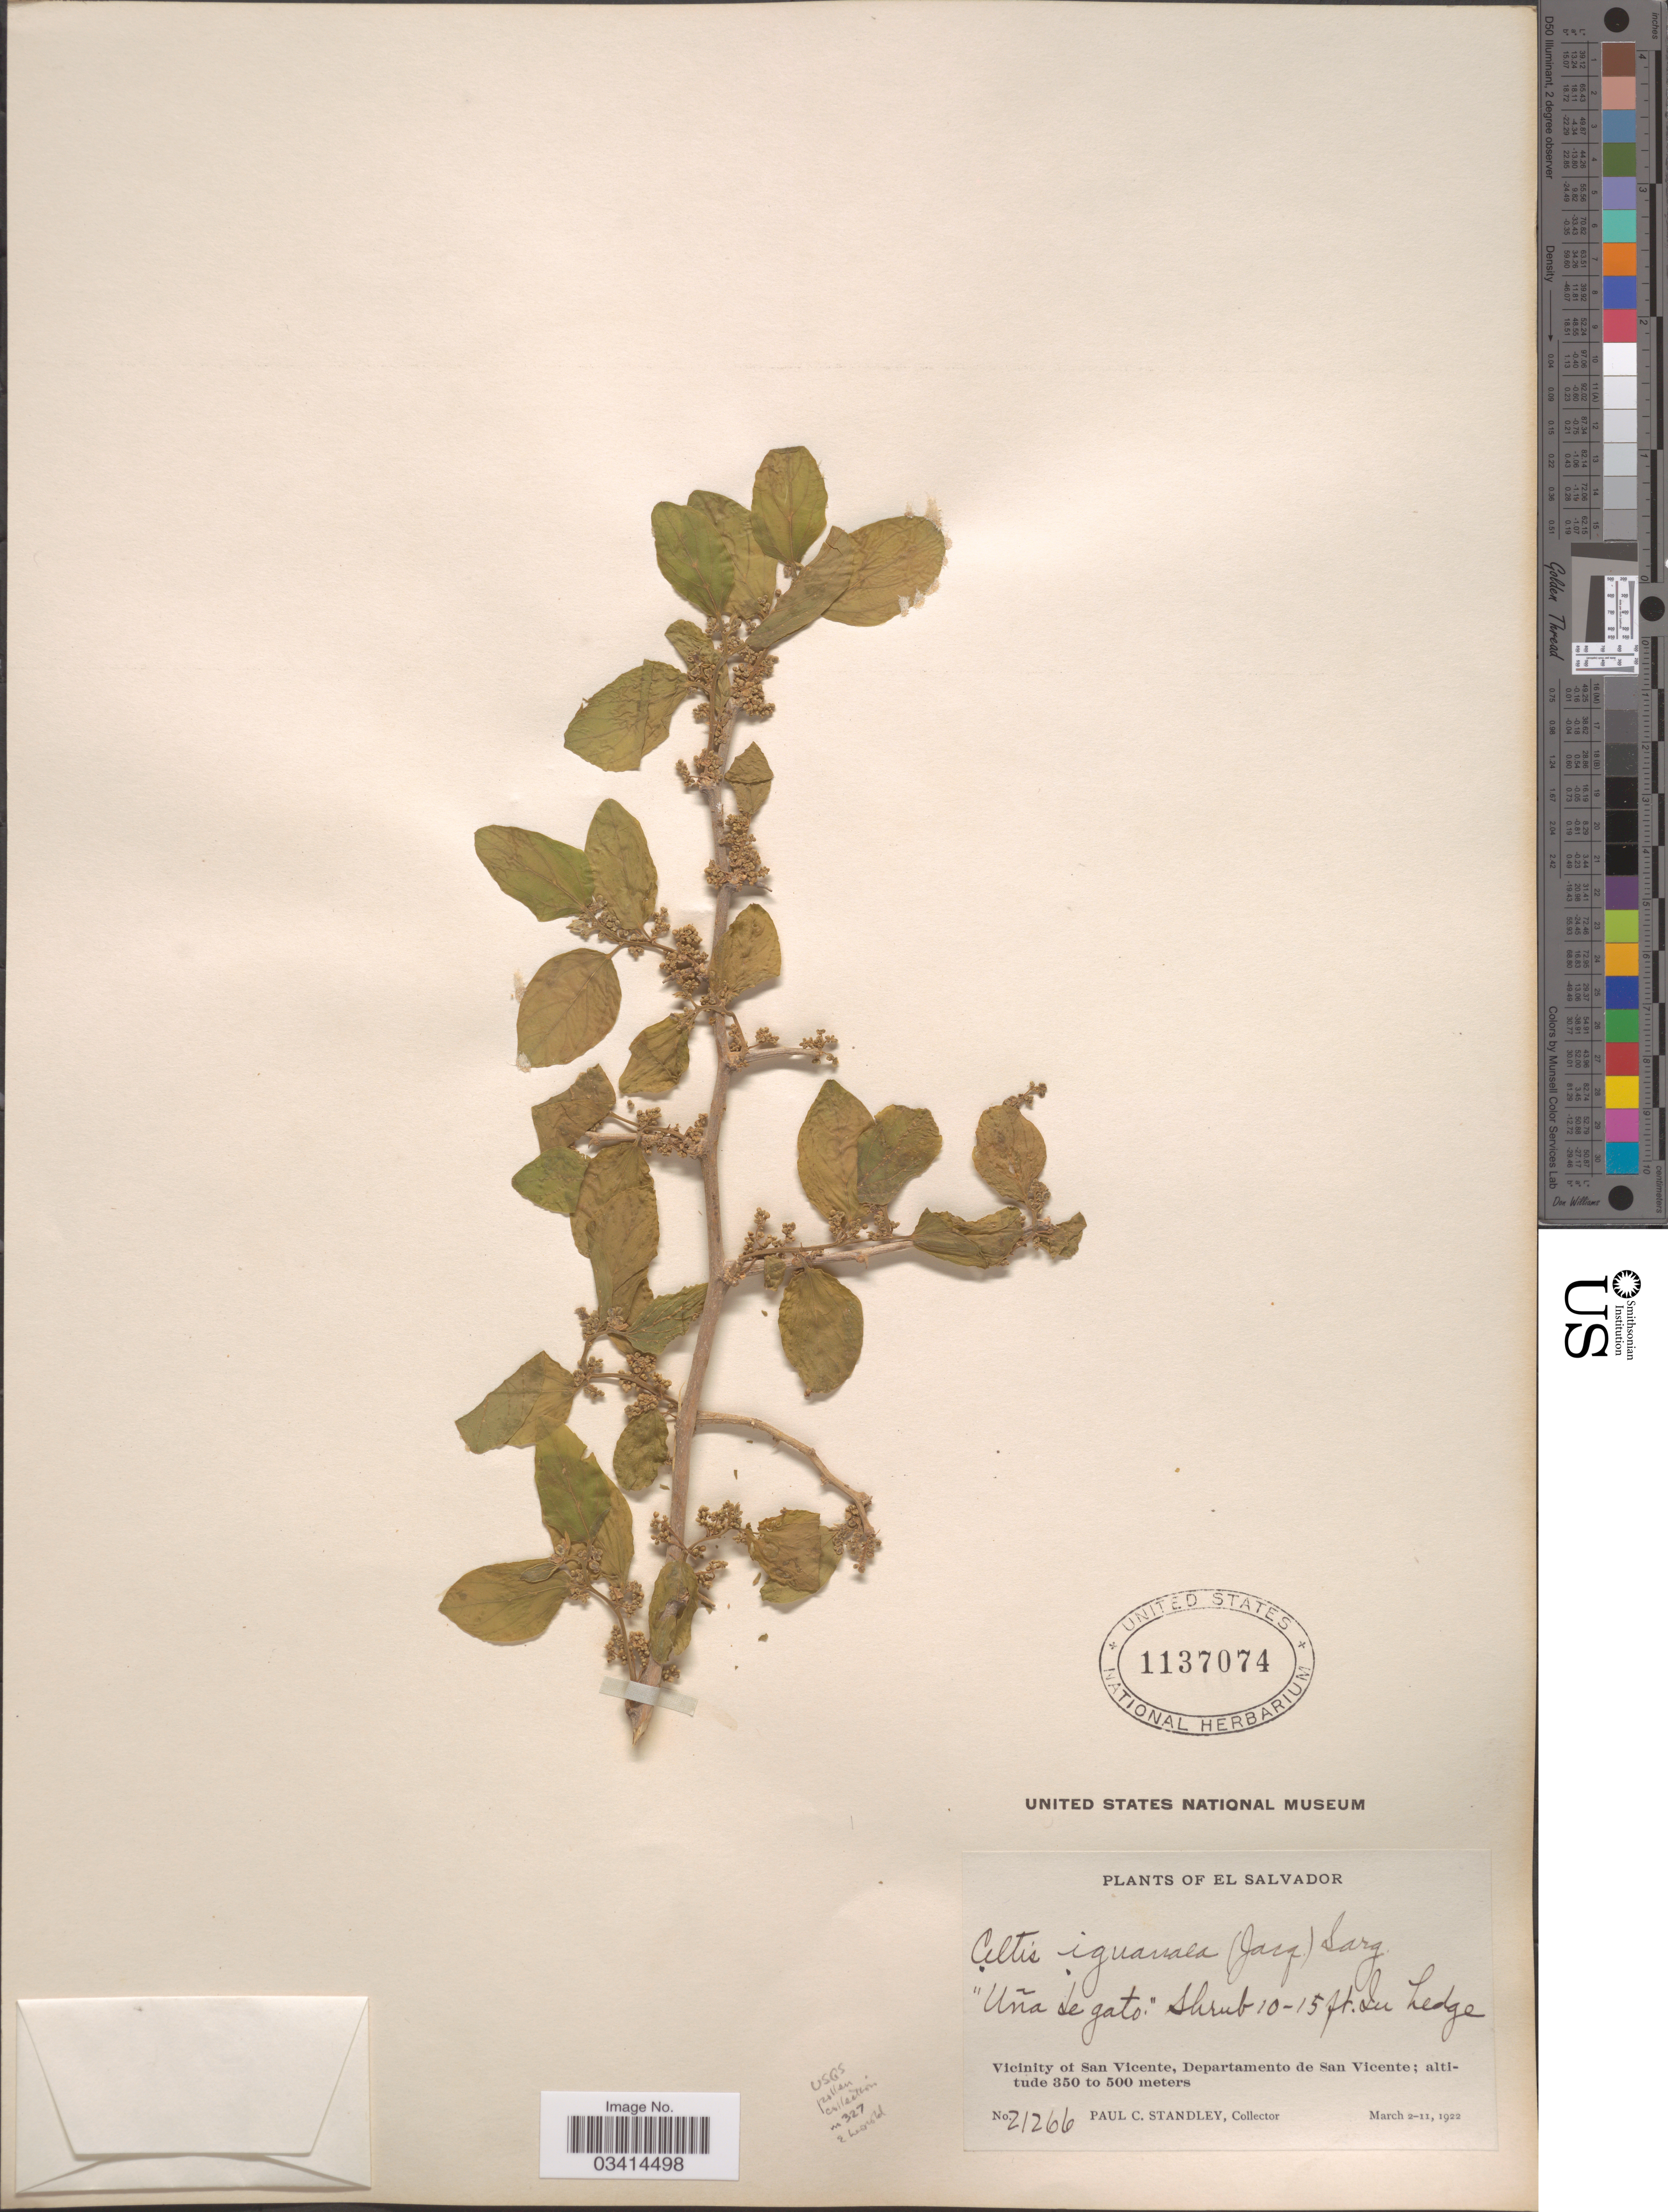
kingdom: Plantae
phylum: Tracheophyta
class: Magnoliopsida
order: Rosales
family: Cannabaceae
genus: Celtis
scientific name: Celtis iguanaea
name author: (Jacq.) Sarg.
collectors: P. C. Standley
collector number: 21266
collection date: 1922-03-02/1922-03-11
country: El Salvador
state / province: San Vincente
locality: Vicinity of San Vicente, Departamento de San Vicente.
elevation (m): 350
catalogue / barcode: US 1137074